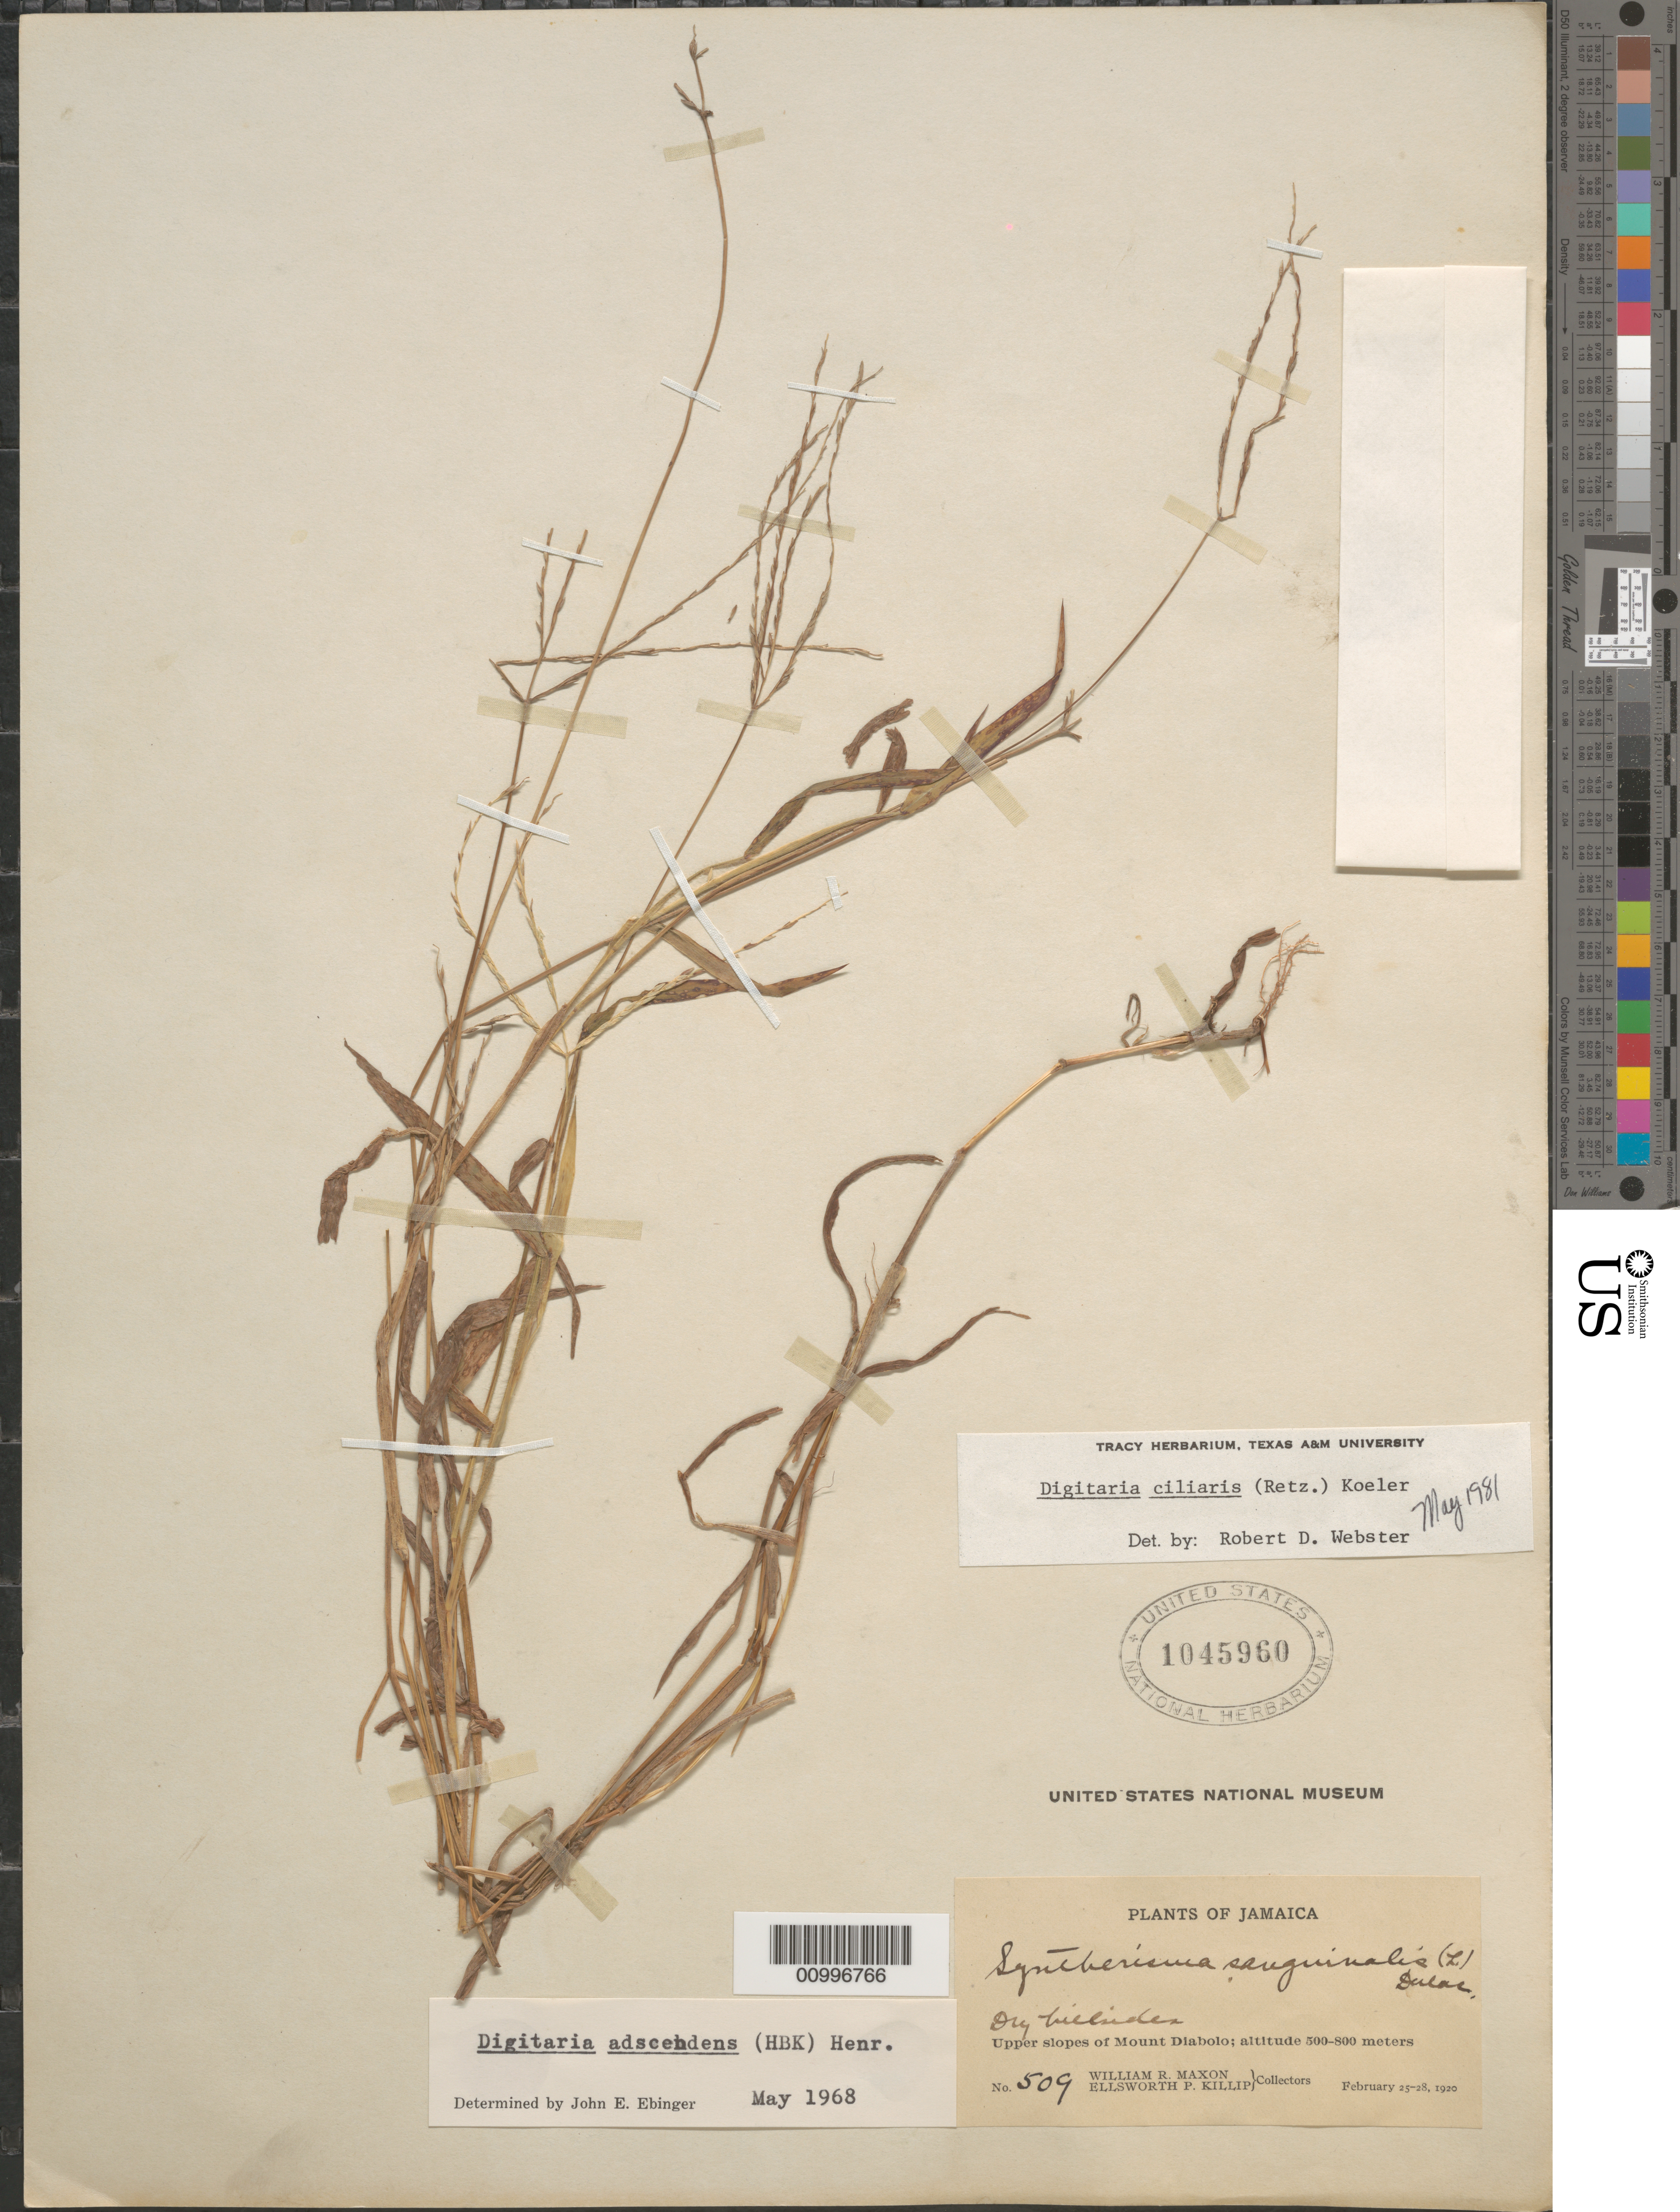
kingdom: Plantae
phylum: Tracheophyta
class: Liliopsida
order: Poales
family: Poaceae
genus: Digitaria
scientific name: Digitaria ciliaris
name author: (Retz.) Koeler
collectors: W. R. Maxon & E. P. Killip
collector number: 509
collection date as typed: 25 Feb 1920 to 28 Feb 1920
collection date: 1920-02-25/1920-02-28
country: Jamaica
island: Jamaica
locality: Mount Diablo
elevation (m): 500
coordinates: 0 N, 0 E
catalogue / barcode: US 1045960